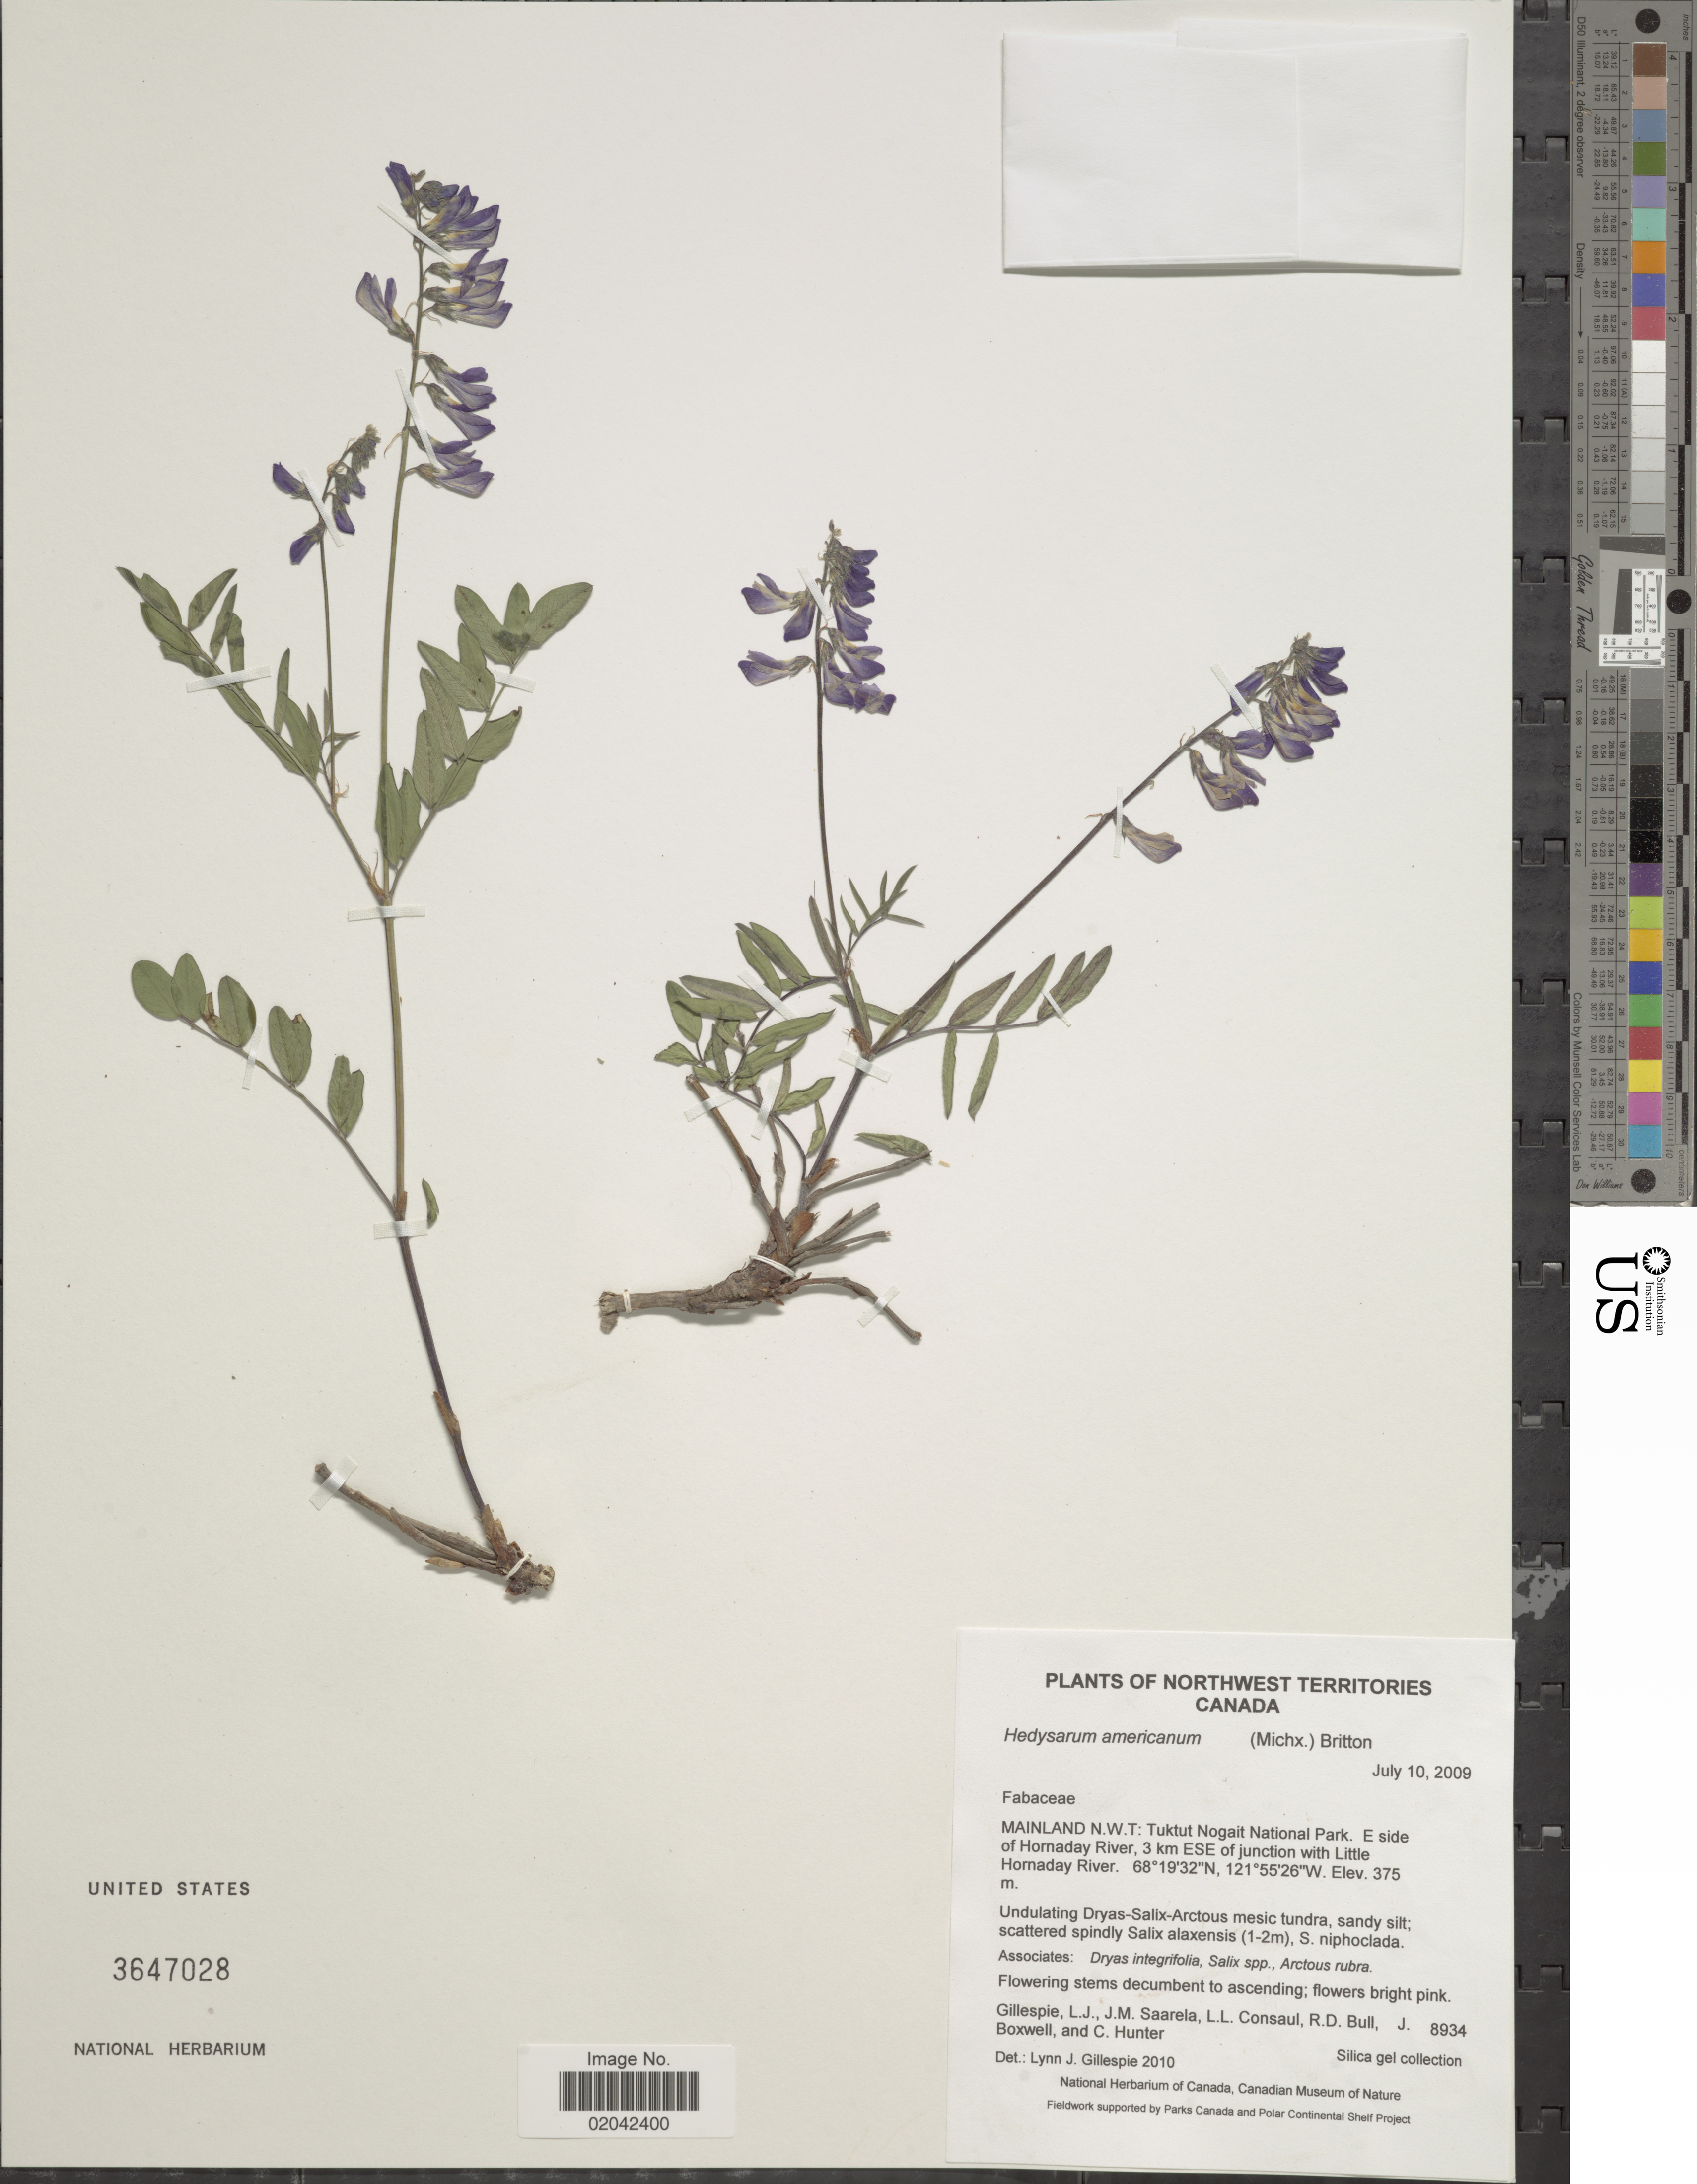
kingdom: Plantae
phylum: Tracheophyta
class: Magnoliopsida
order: Fabales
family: Fabaceae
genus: Hedysarum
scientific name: Hedysarum alpinum var. americanum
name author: Michx. ex Pursh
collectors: L. Gillespie, J. Saarela, L. Consaul, R. Bull & et al.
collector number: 8934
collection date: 2009-07-10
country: Canada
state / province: Northwest Territories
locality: Mainland N.W.T., Tuktut Nogait National Park, E side of Hornaday River, 3 km ESE of junction with Little Hornaday River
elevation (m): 375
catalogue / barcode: US 3647028